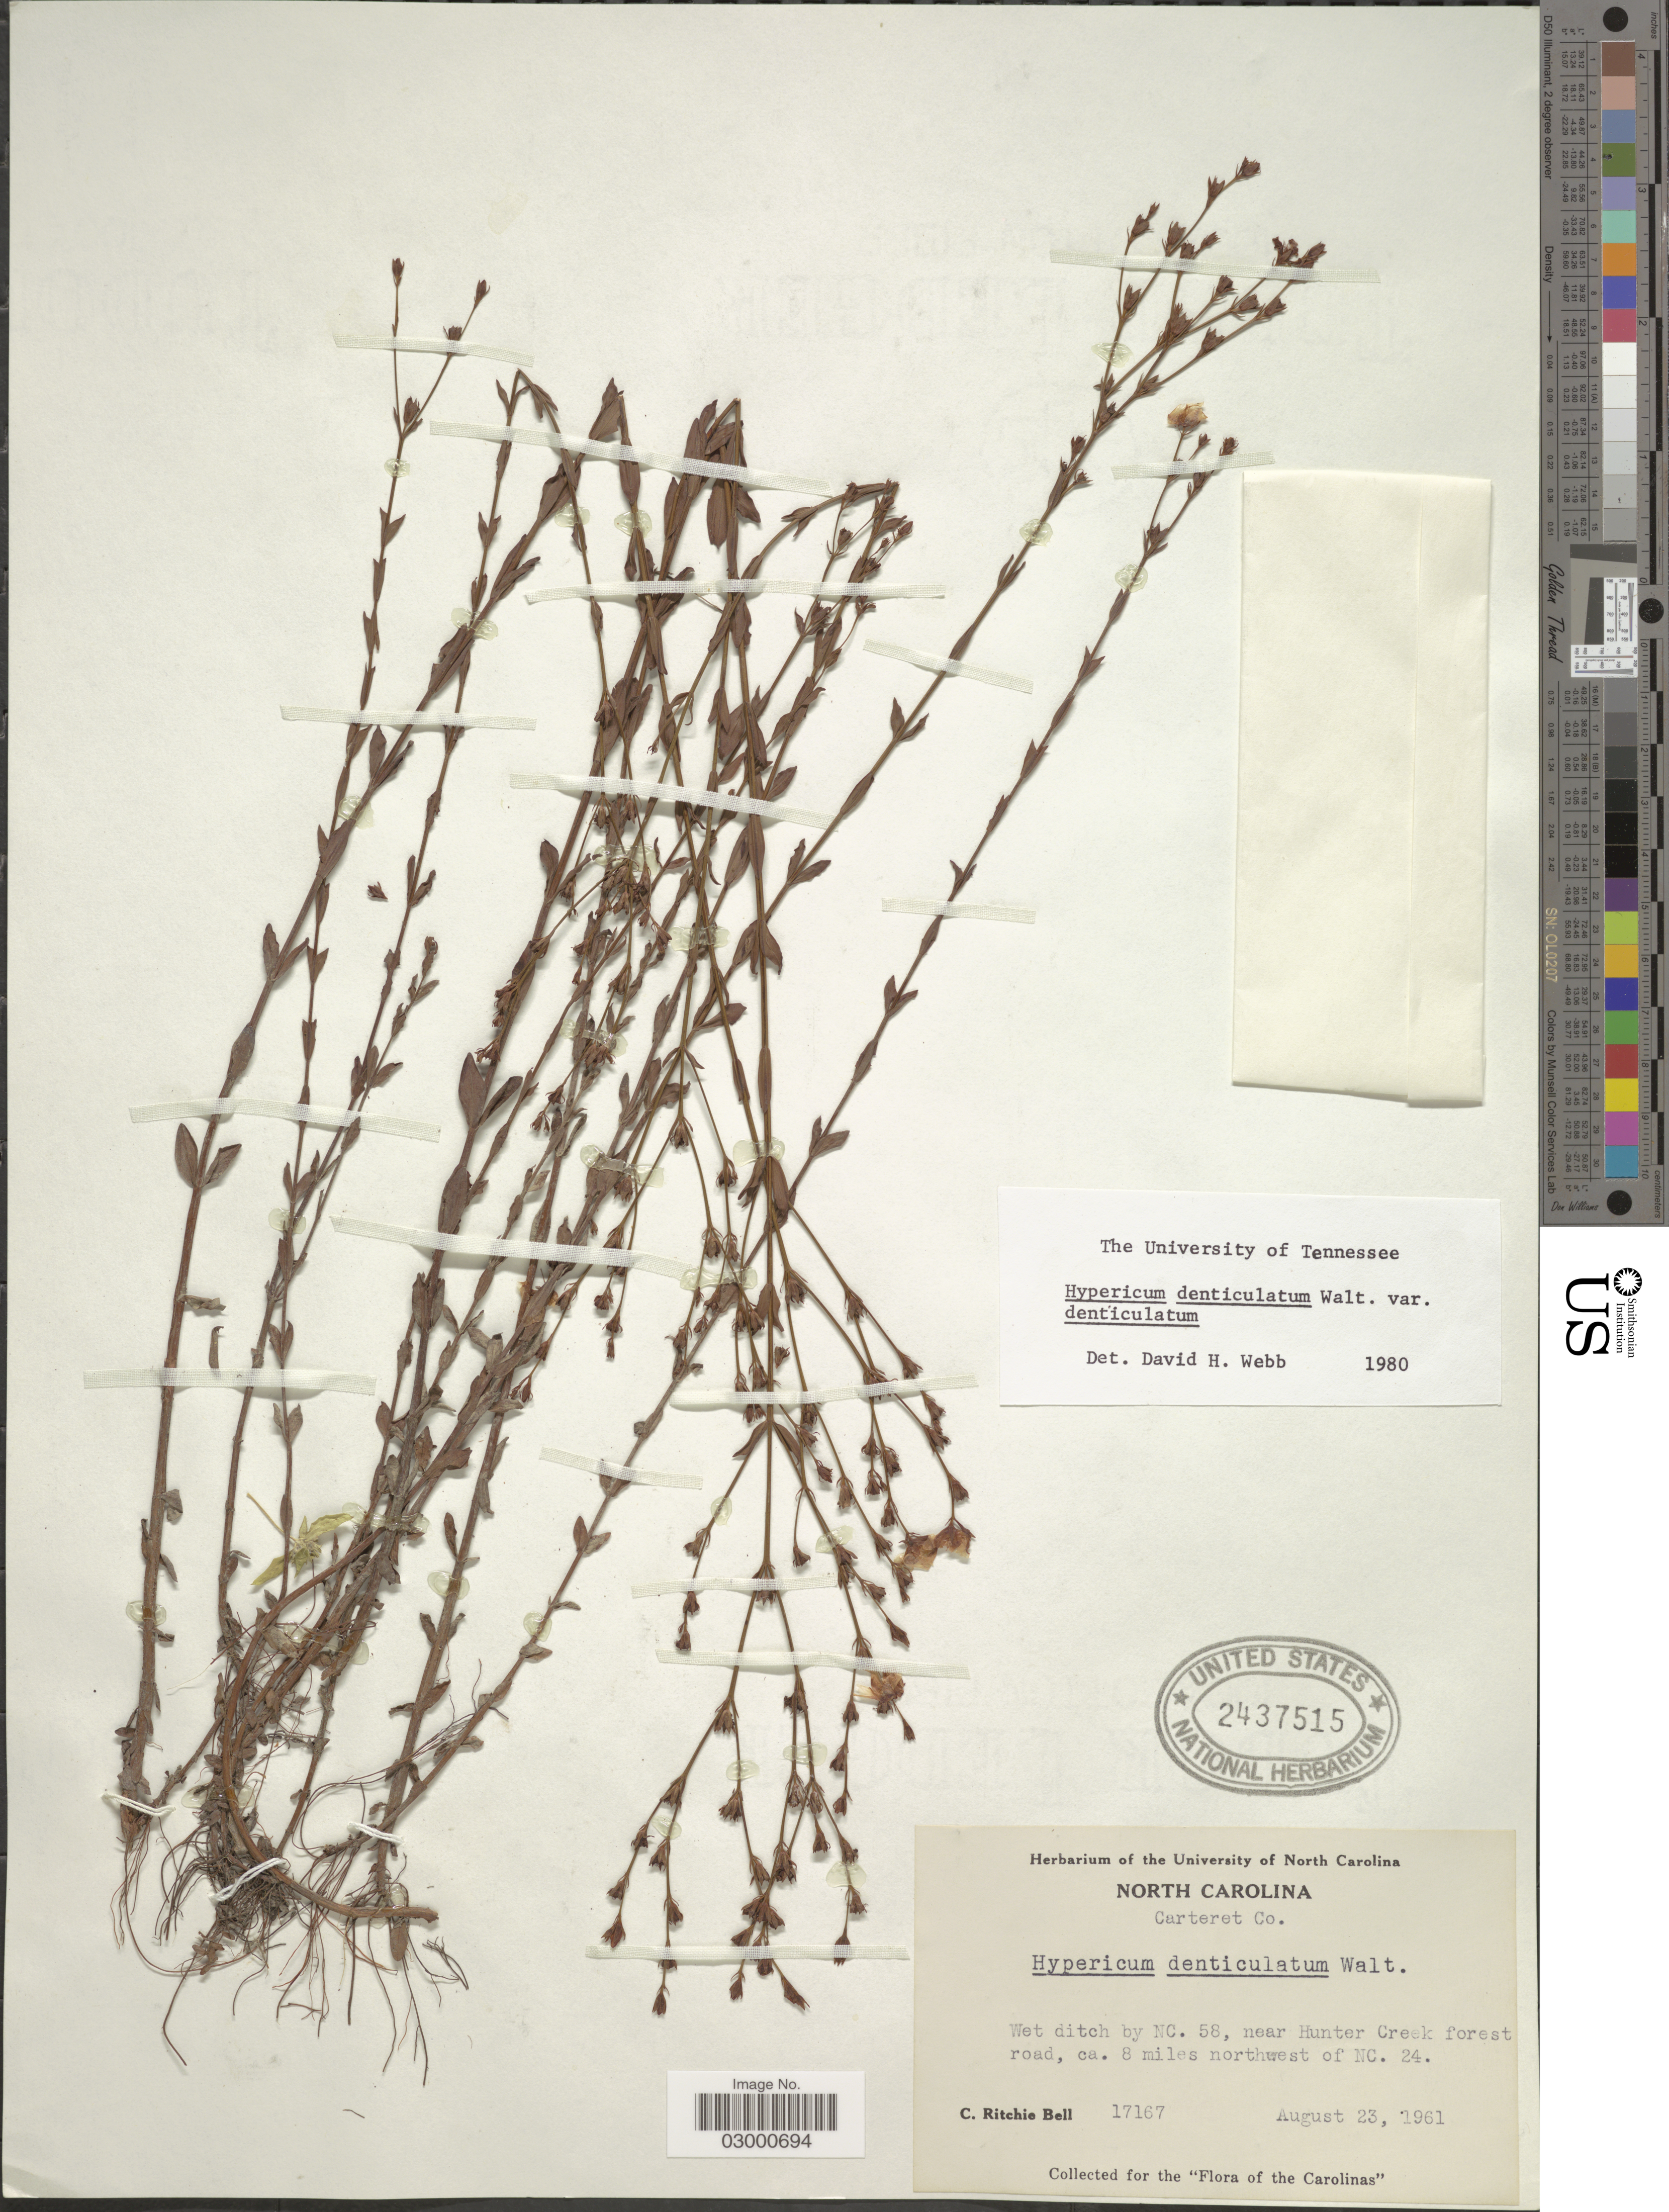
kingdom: Plantae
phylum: Tracheophyta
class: Magnoliopsida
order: Malpighiales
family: Hypericaceae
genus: Hypericum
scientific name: Hypericum denticulatum var. denticulatum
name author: Walter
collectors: C. R. Bell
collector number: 17167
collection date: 1961-08-23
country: United States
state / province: North Carolina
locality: Carteret Co. Wet ditch by NC. 58, near Hunter Creek forest road, ca. 8 miles northwest of NC. 24.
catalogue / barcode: US 2437515